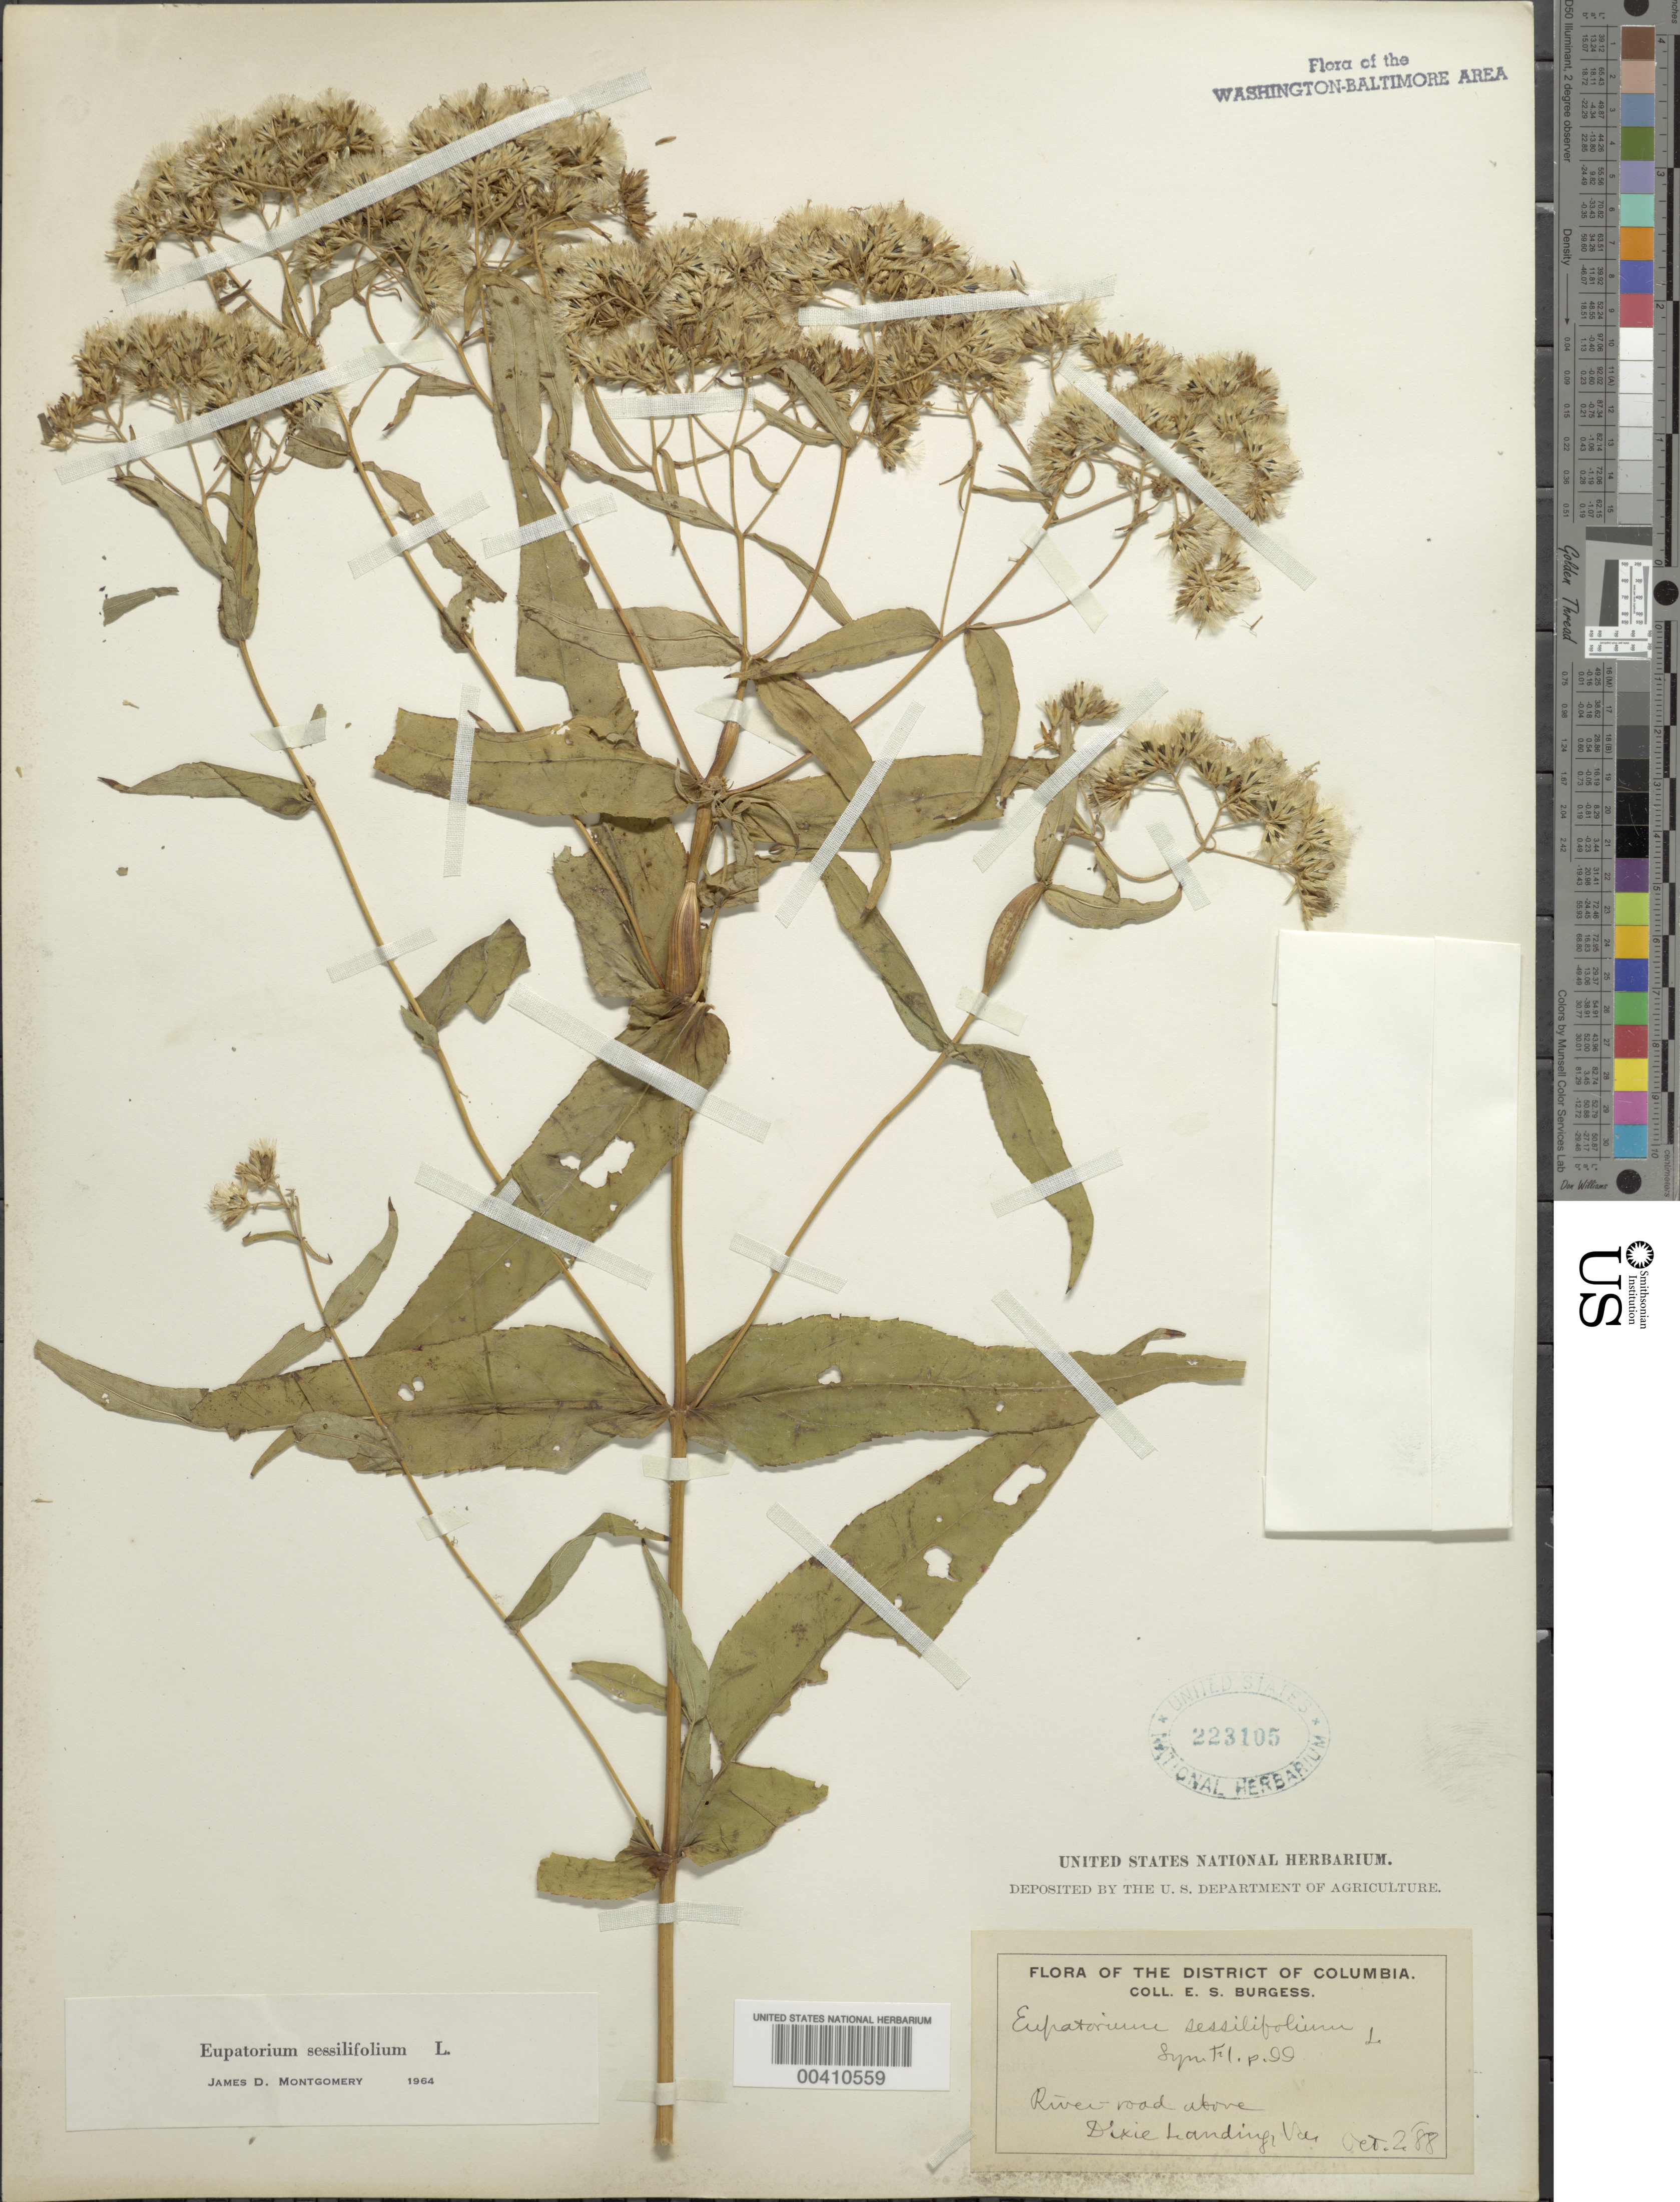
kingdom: Plantae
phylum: Tracheophyta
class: Magnoliopsida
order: Asterales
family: Asteraceae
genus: Eupatorium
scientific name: Eupatorium sessilifolium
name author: L.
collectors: E. Burgess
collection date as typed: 02 Oct 1888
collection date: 1888-10-02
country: United States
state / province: Virginia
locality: Dixie Landing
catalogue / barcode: US 223105